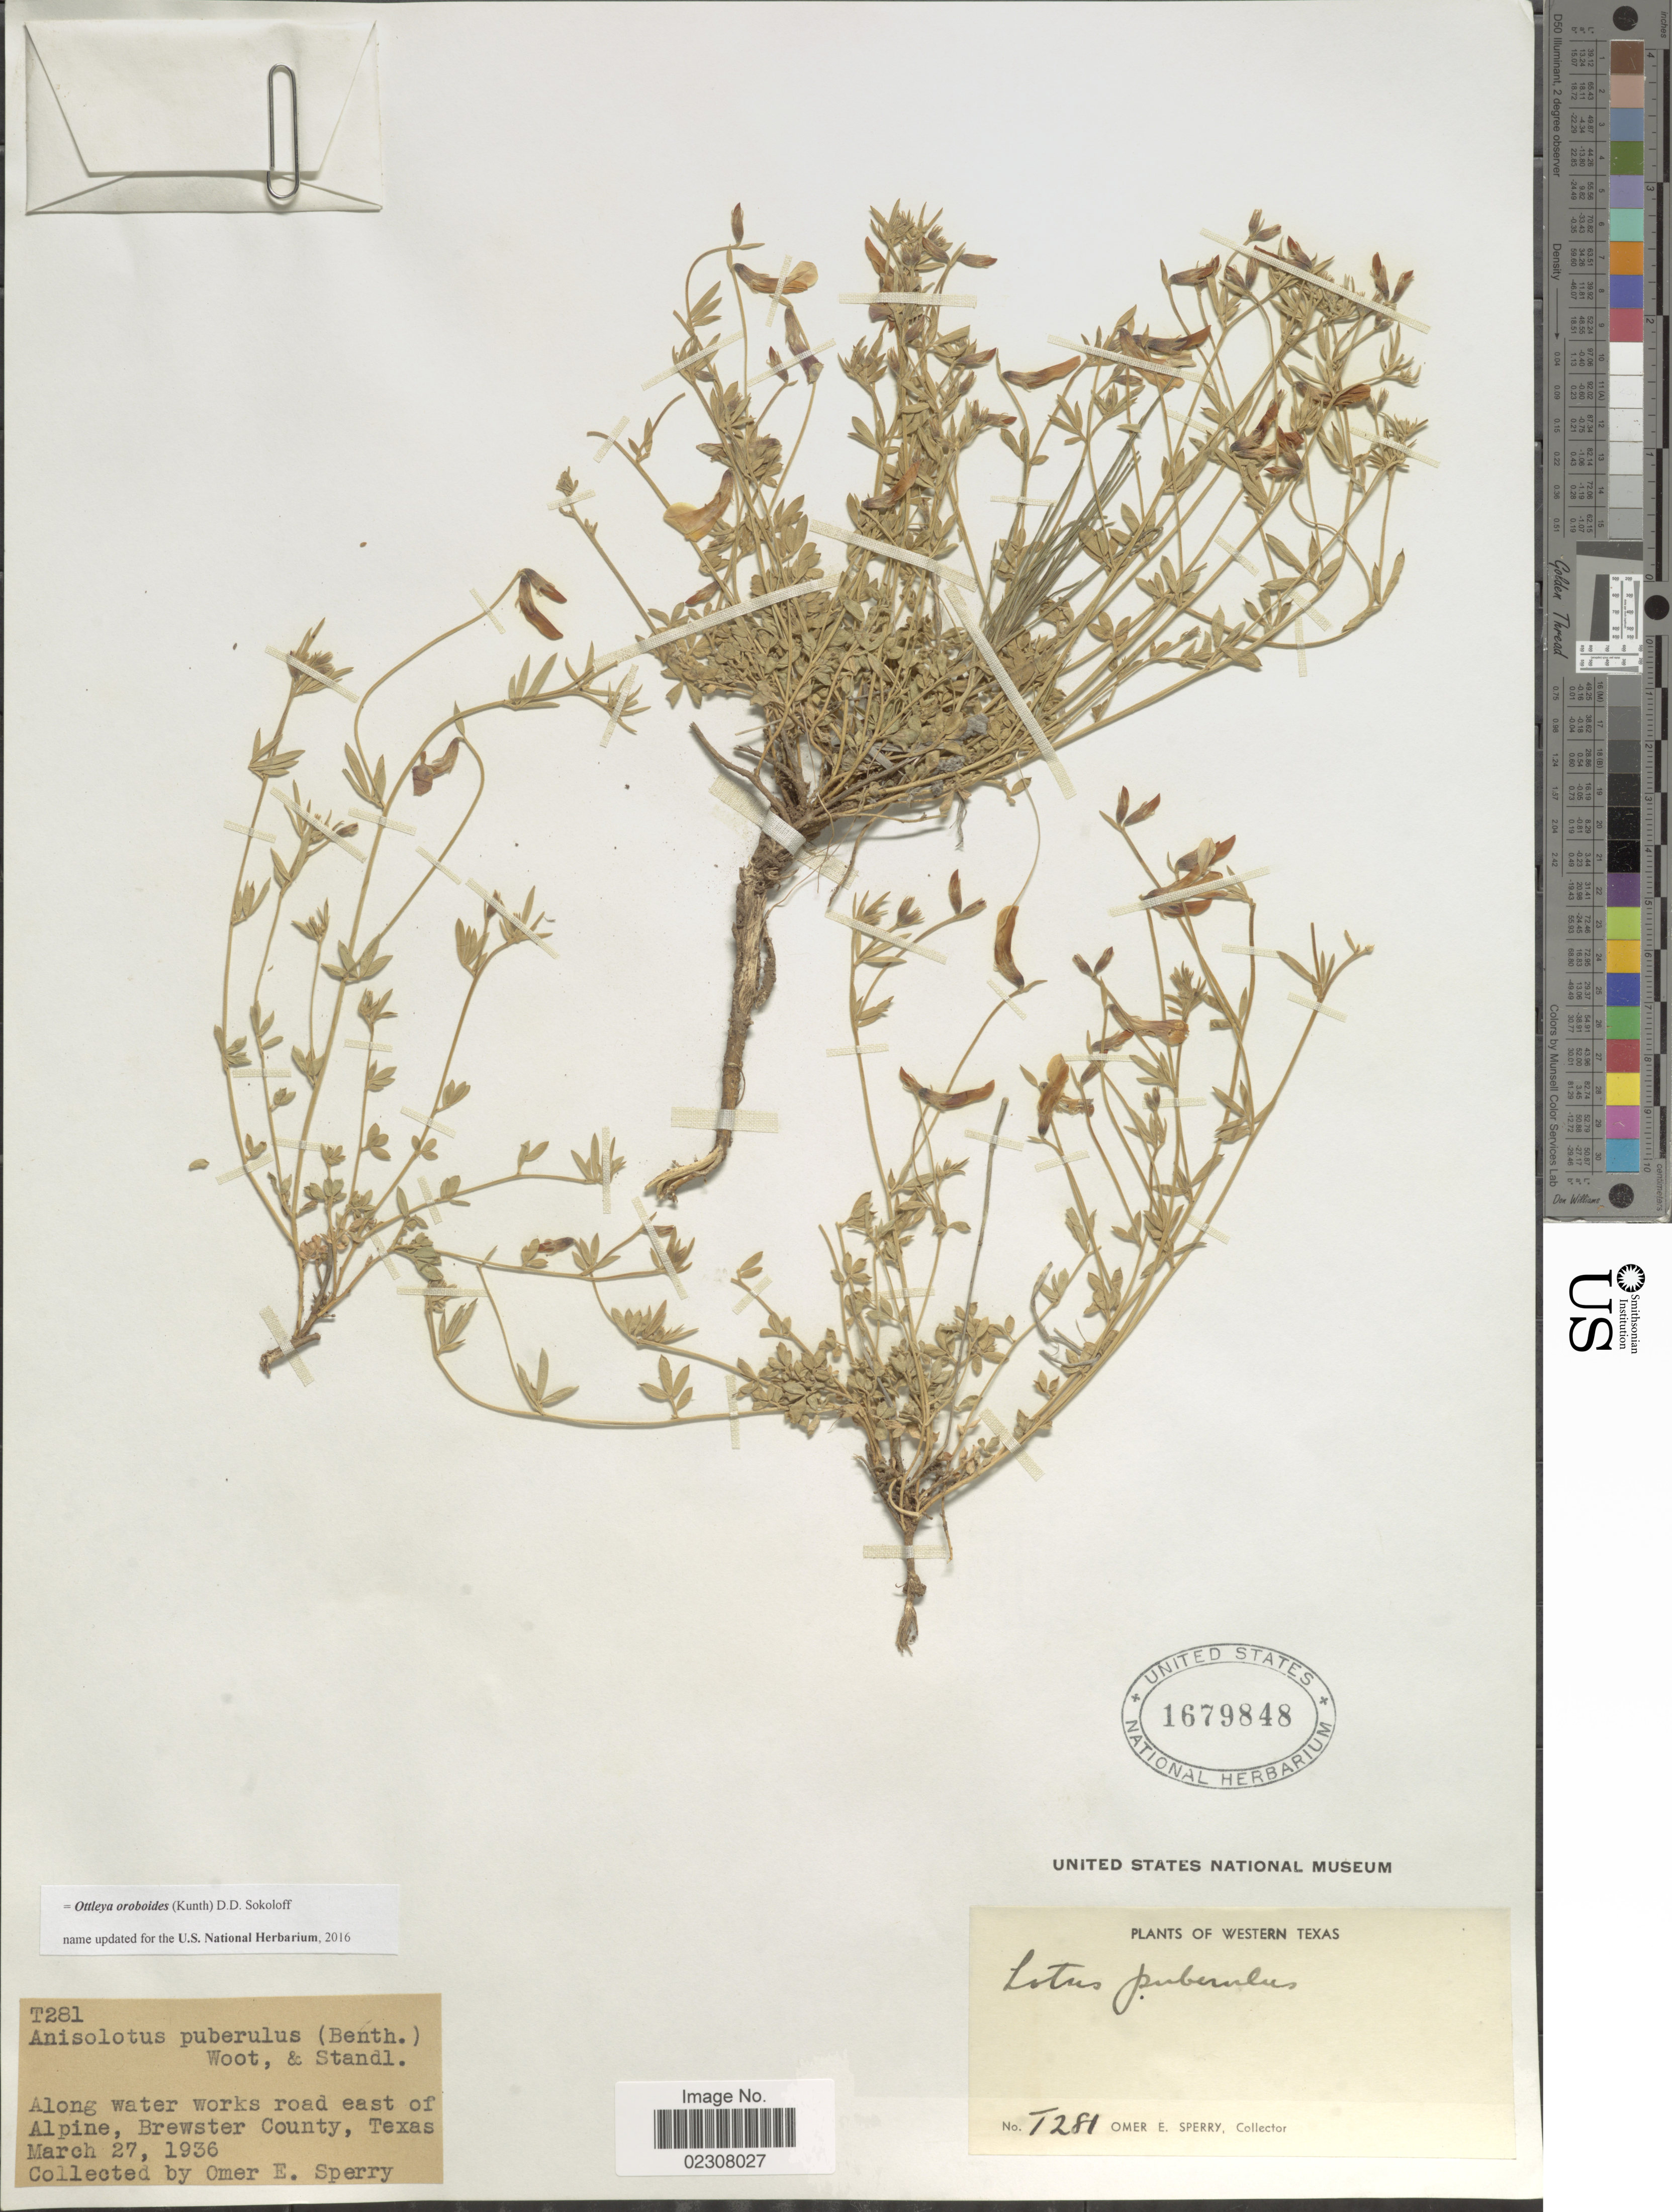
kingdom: Plantae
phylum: Tracheophyta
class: Magnoliopsida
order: Fabales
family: Fabaceae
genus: Ottleya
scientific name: Ottleya oroboides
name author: (Kunth) D.D. Sokoloff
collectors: O. E. Sperry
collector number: T281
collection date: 1936-03-27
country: United States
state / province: Texas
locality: Western Texas, Along water works road east of Alpine, Brewster County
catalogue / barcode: US 1679848